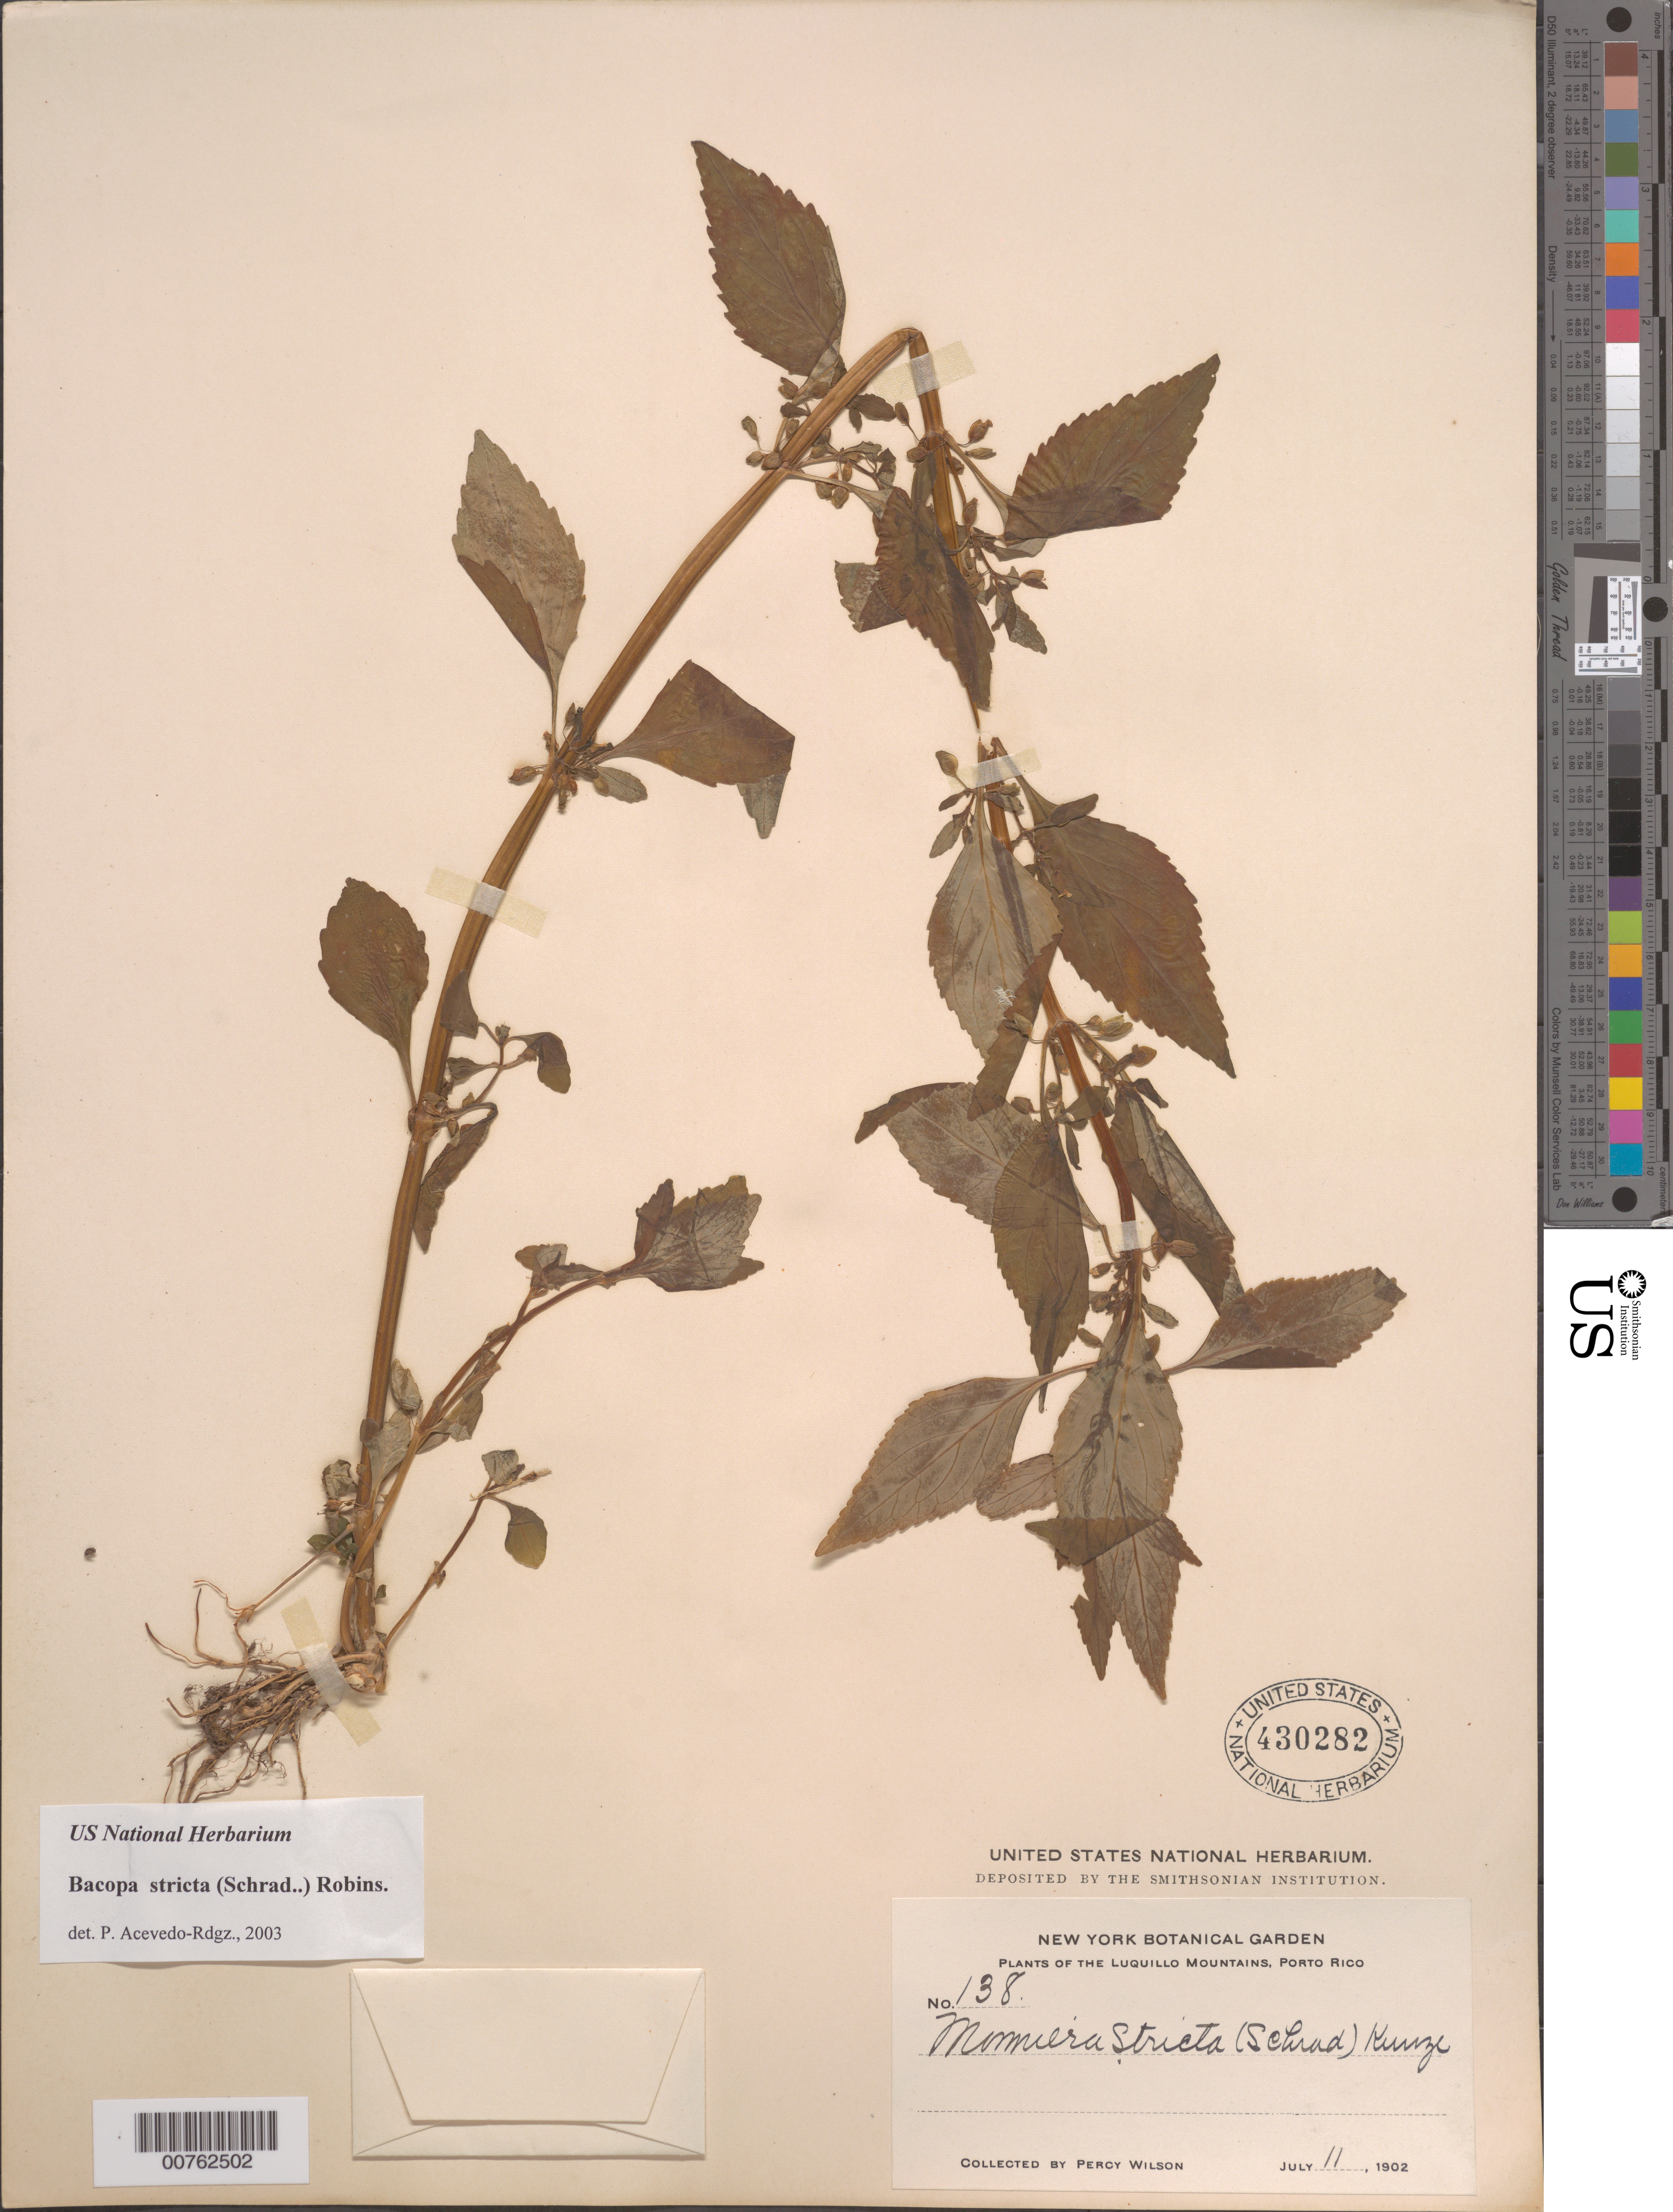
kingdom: Plantae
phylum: Tracheophyta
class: Magnoliopsida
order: Lamiales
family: Plantaginaceae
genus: Bacopa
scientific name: Bacopa stricta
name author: (Schrad.) B.L. Rob.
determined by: Acevedo-Rodríguez, P., (BOT), Smithsonian Institution - National Museum of Natural History (UNITED STATES)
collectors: P. Wilson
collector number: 138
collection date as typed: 11 Jul 1902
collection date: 1902-07-11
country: Puerto Rico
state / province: Luquillo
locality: Luquillo Mountains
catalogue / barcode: US 430282